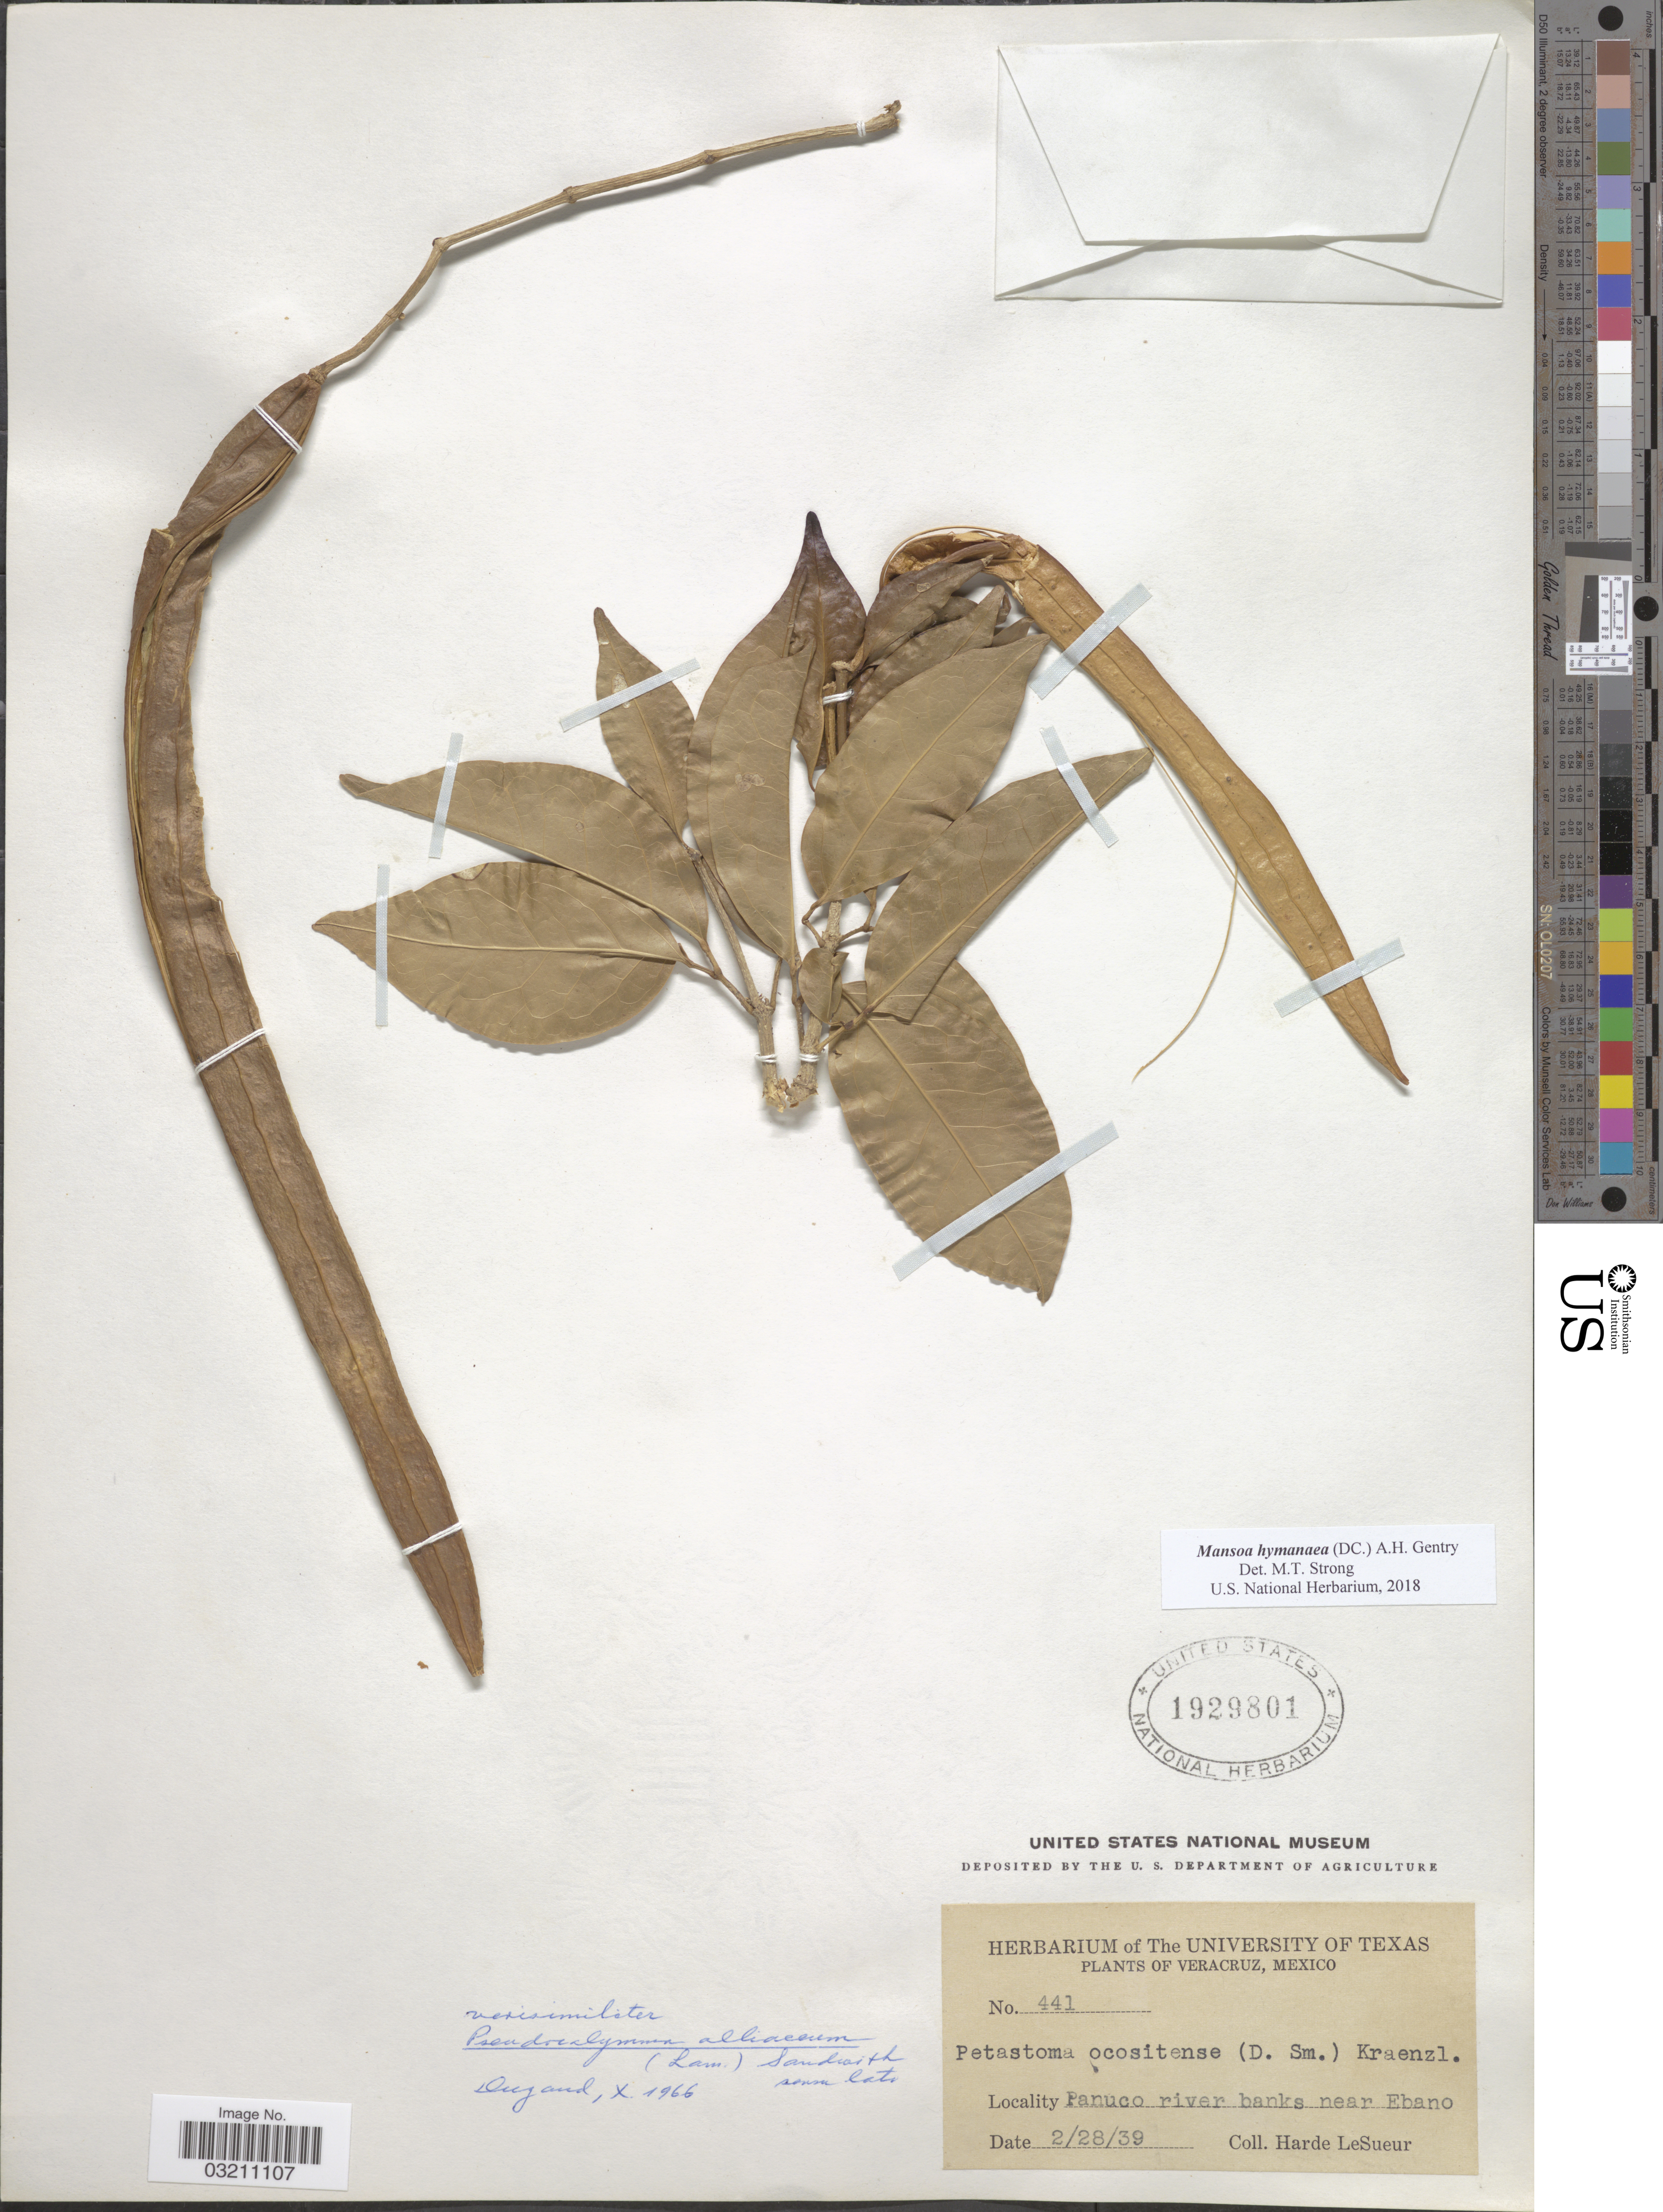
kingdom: Plantae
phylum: Tracheophyta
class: Magnoliopsida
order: Lamiales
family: Bignoniaceae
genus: Mansoa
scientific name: Mansoa hymenaea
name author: (DC.) A.H. Gentry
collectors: H. LeSueur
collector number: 441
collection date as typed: Transcribed d/m/y: 28/2/39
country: Mexico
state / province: Veracruz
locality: Veracruz. Panuco river banks near Ebano.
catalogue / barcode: US 1929801